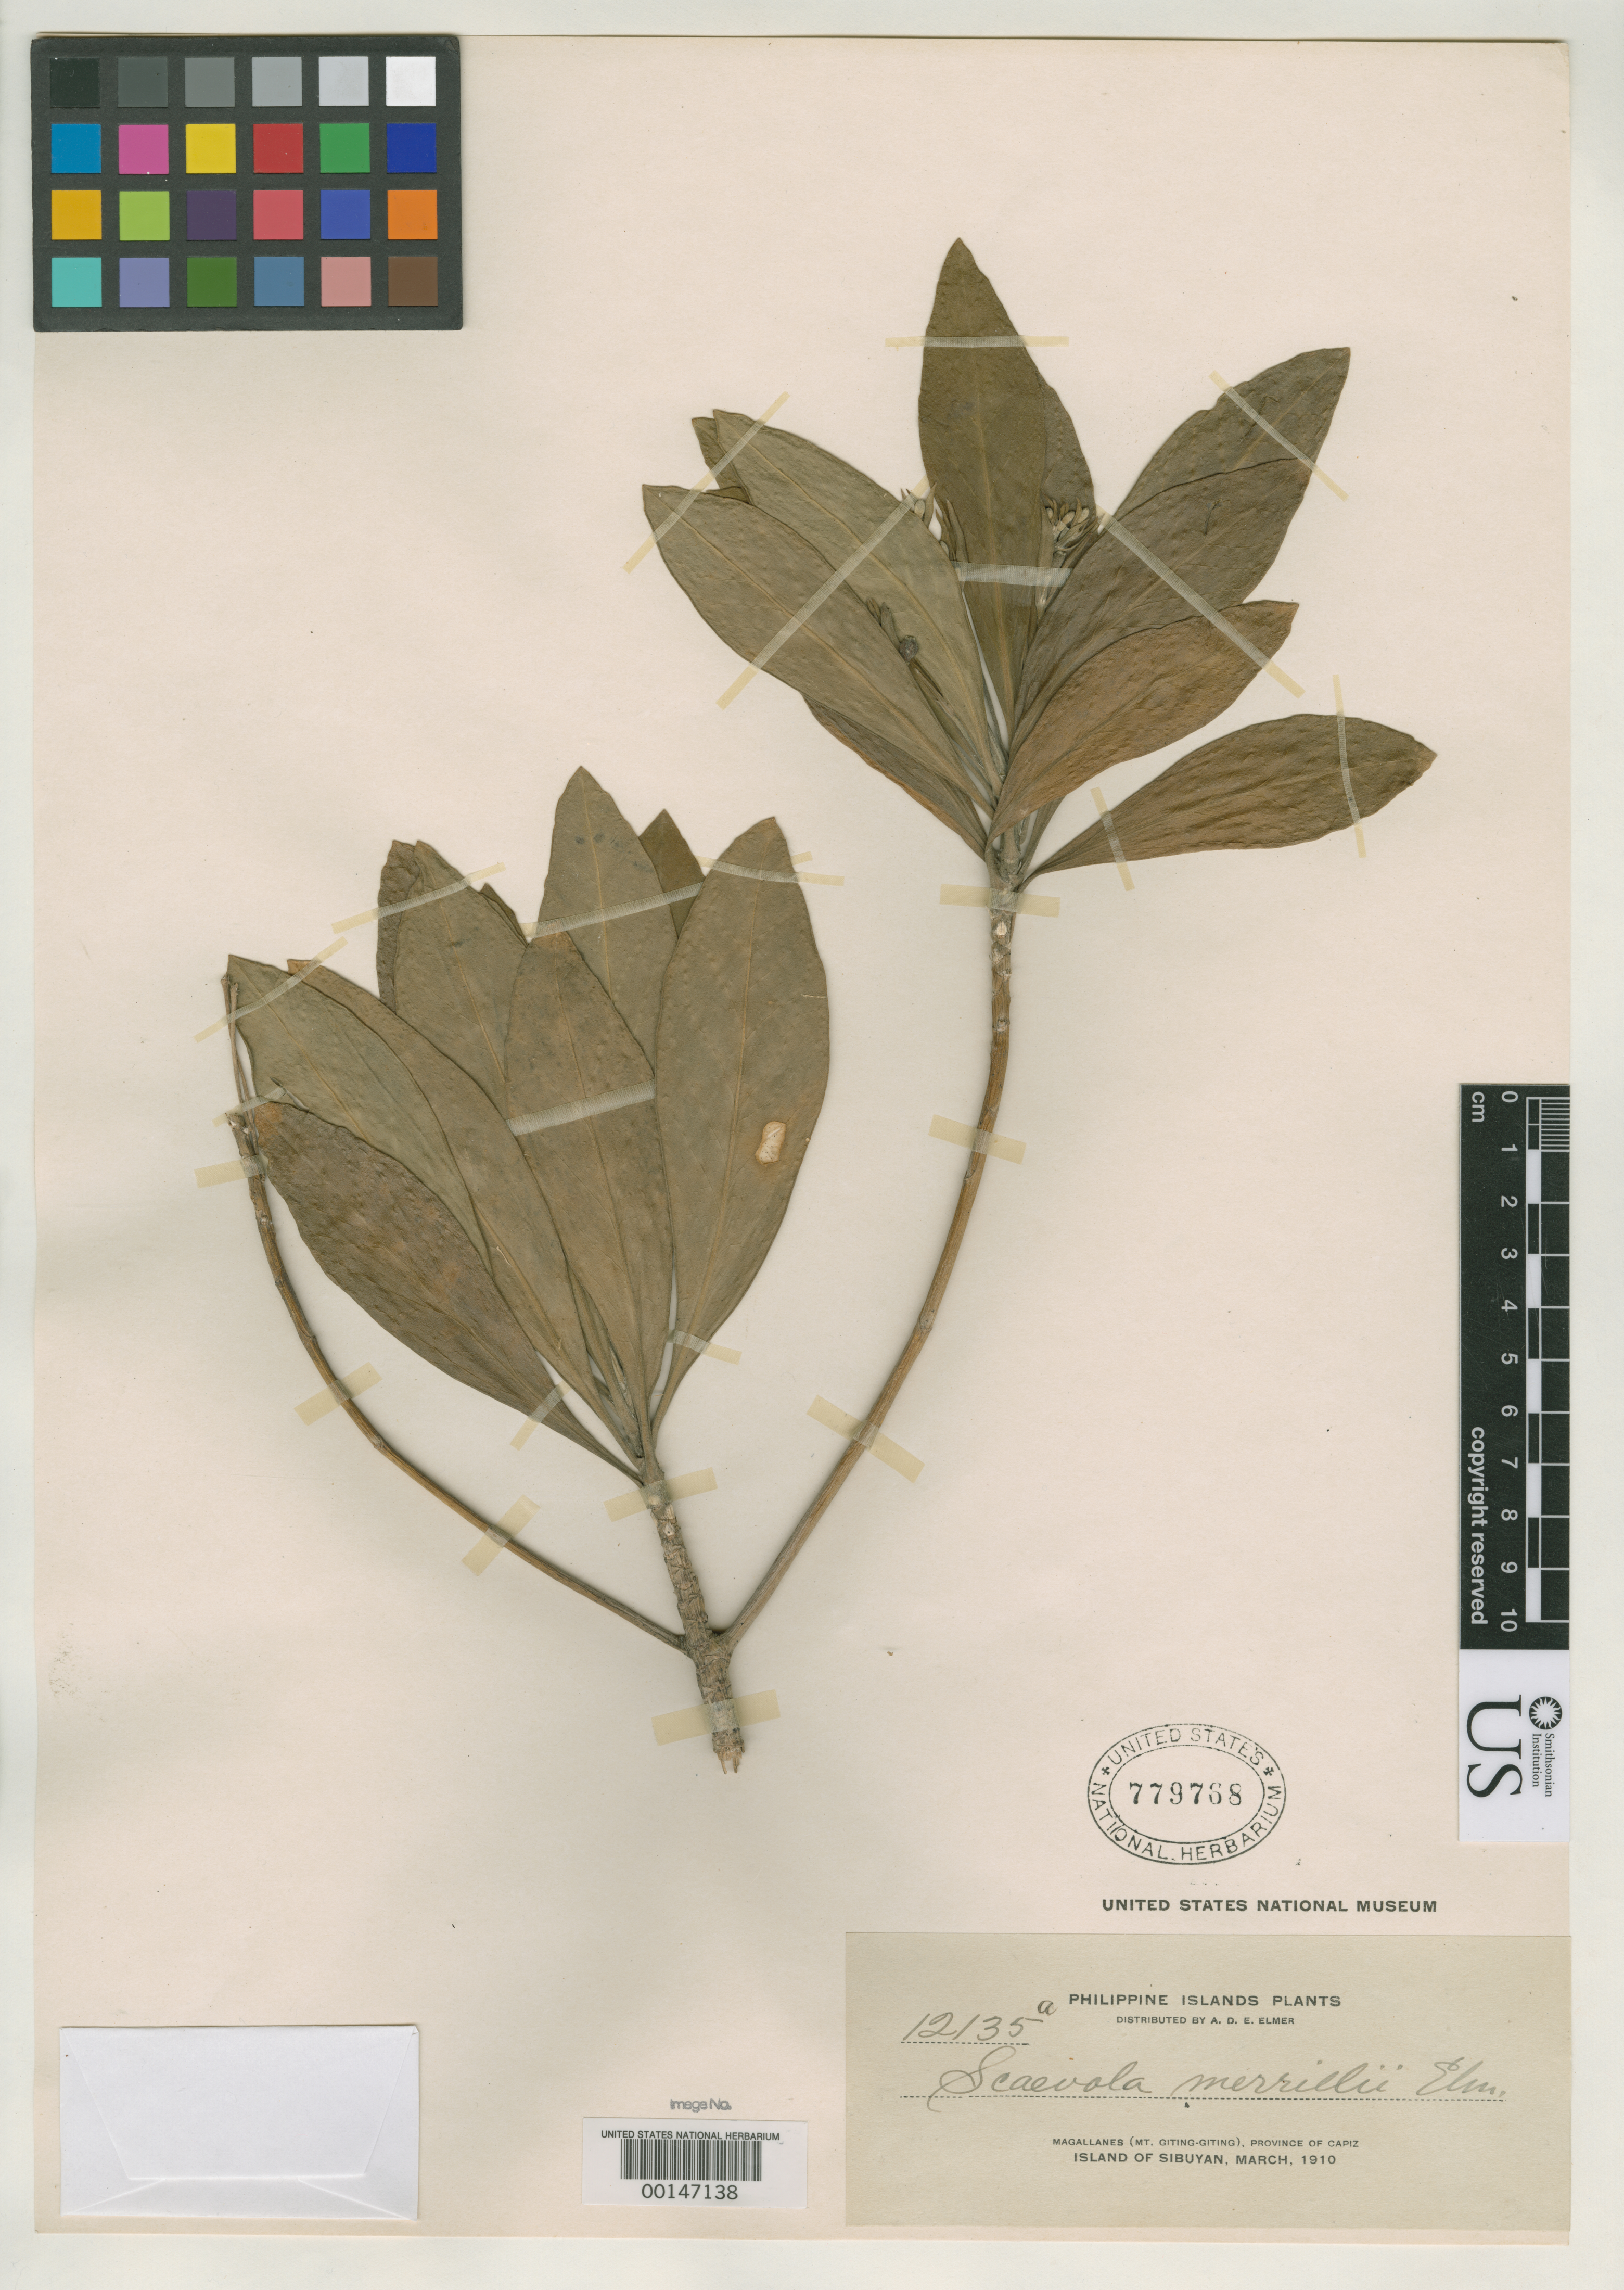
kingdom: Plantae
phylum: Tracheophyta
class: Magnoliopsida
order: Asterales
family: Goodeniaceae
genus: Scaevola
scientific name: Scaevola merrillii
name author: Elmer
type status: Isotype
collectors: A. D. E. Elmer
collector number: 12135 a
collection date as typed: Mar 1910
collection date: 1910-03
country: Philippines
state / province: Mimaropa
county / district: Romblon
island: Sibuyan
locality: Magallanes, Mt. Giting-Giting.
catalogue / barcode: US 779768